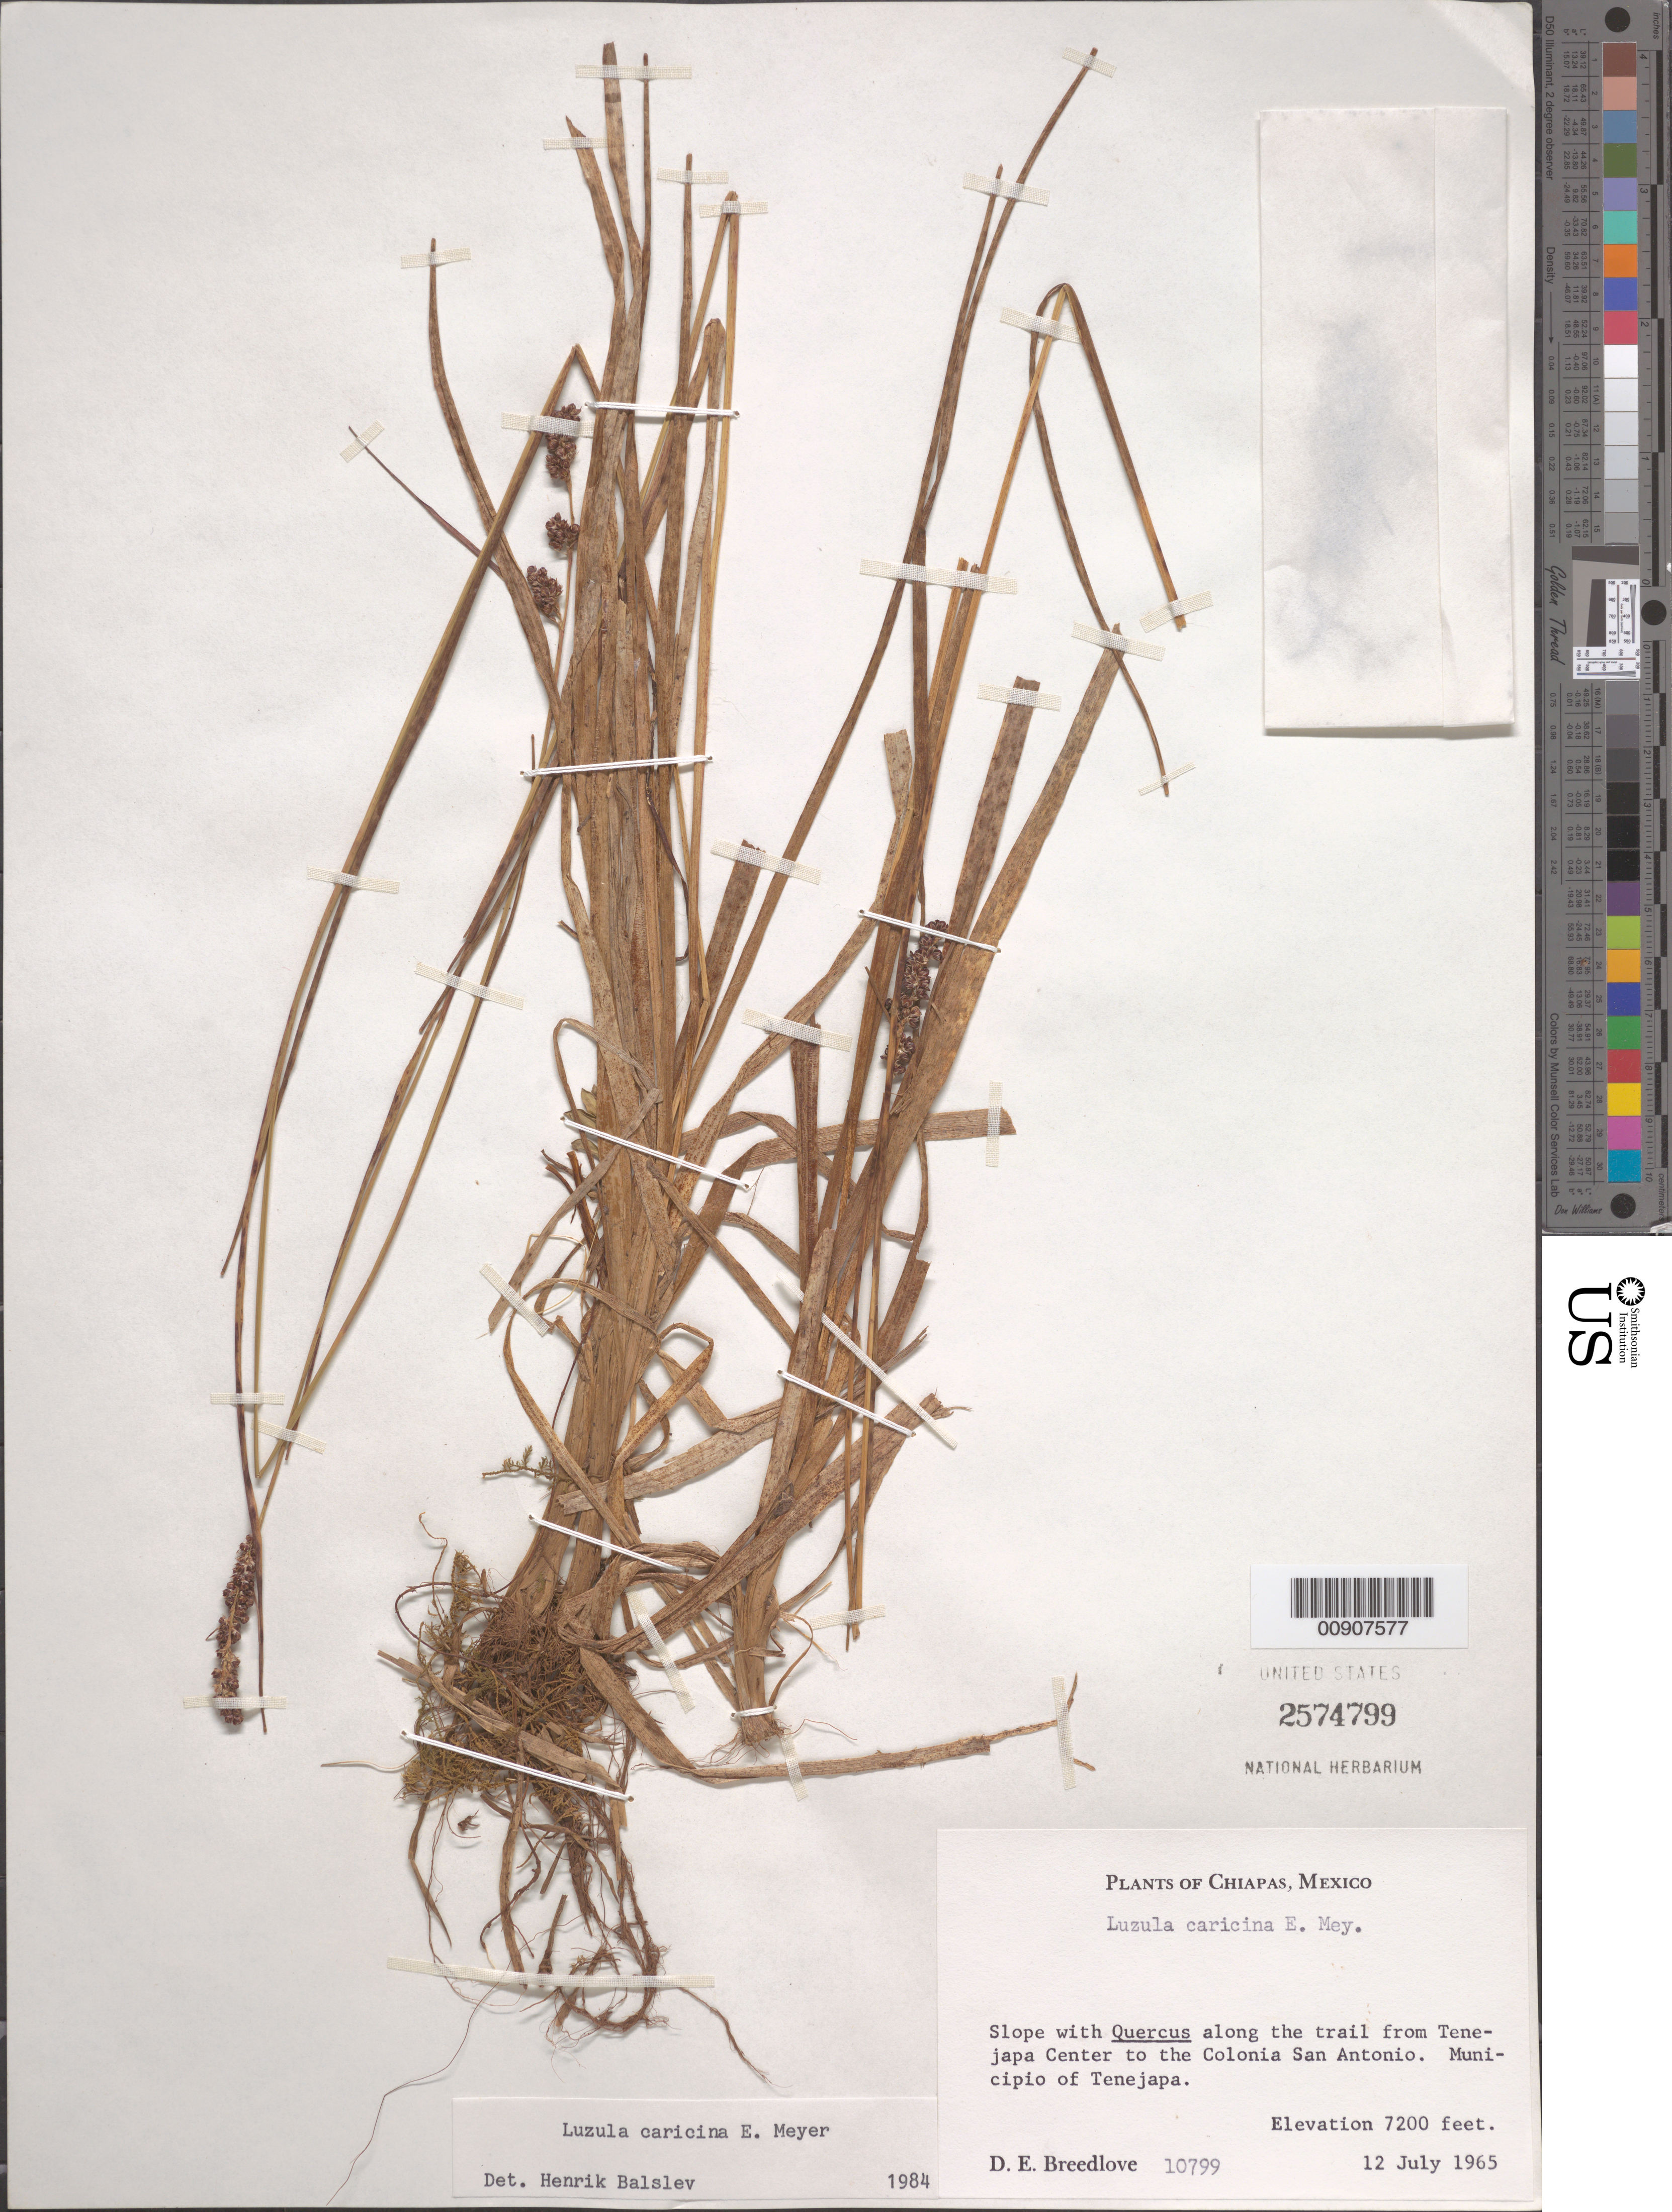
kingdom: Plantae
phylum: Tracheophyta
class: Liliopsida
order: Poales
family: Juncaceae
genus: Luzula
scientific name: Luzula caricina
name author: E. Mey.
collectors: D. E. Breedlove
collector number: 10799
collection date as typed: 12 Jul 1965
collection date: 1965-07-12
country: Mexico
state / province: Chiapas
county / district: Tenejapa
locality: Along the trail from Tenejapa Center to the Colonia San Antonio. Municipio of Tenejapa, Chiapas.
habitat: Slope with Quercus along trail.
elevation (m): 2195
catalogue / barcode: US 2574799